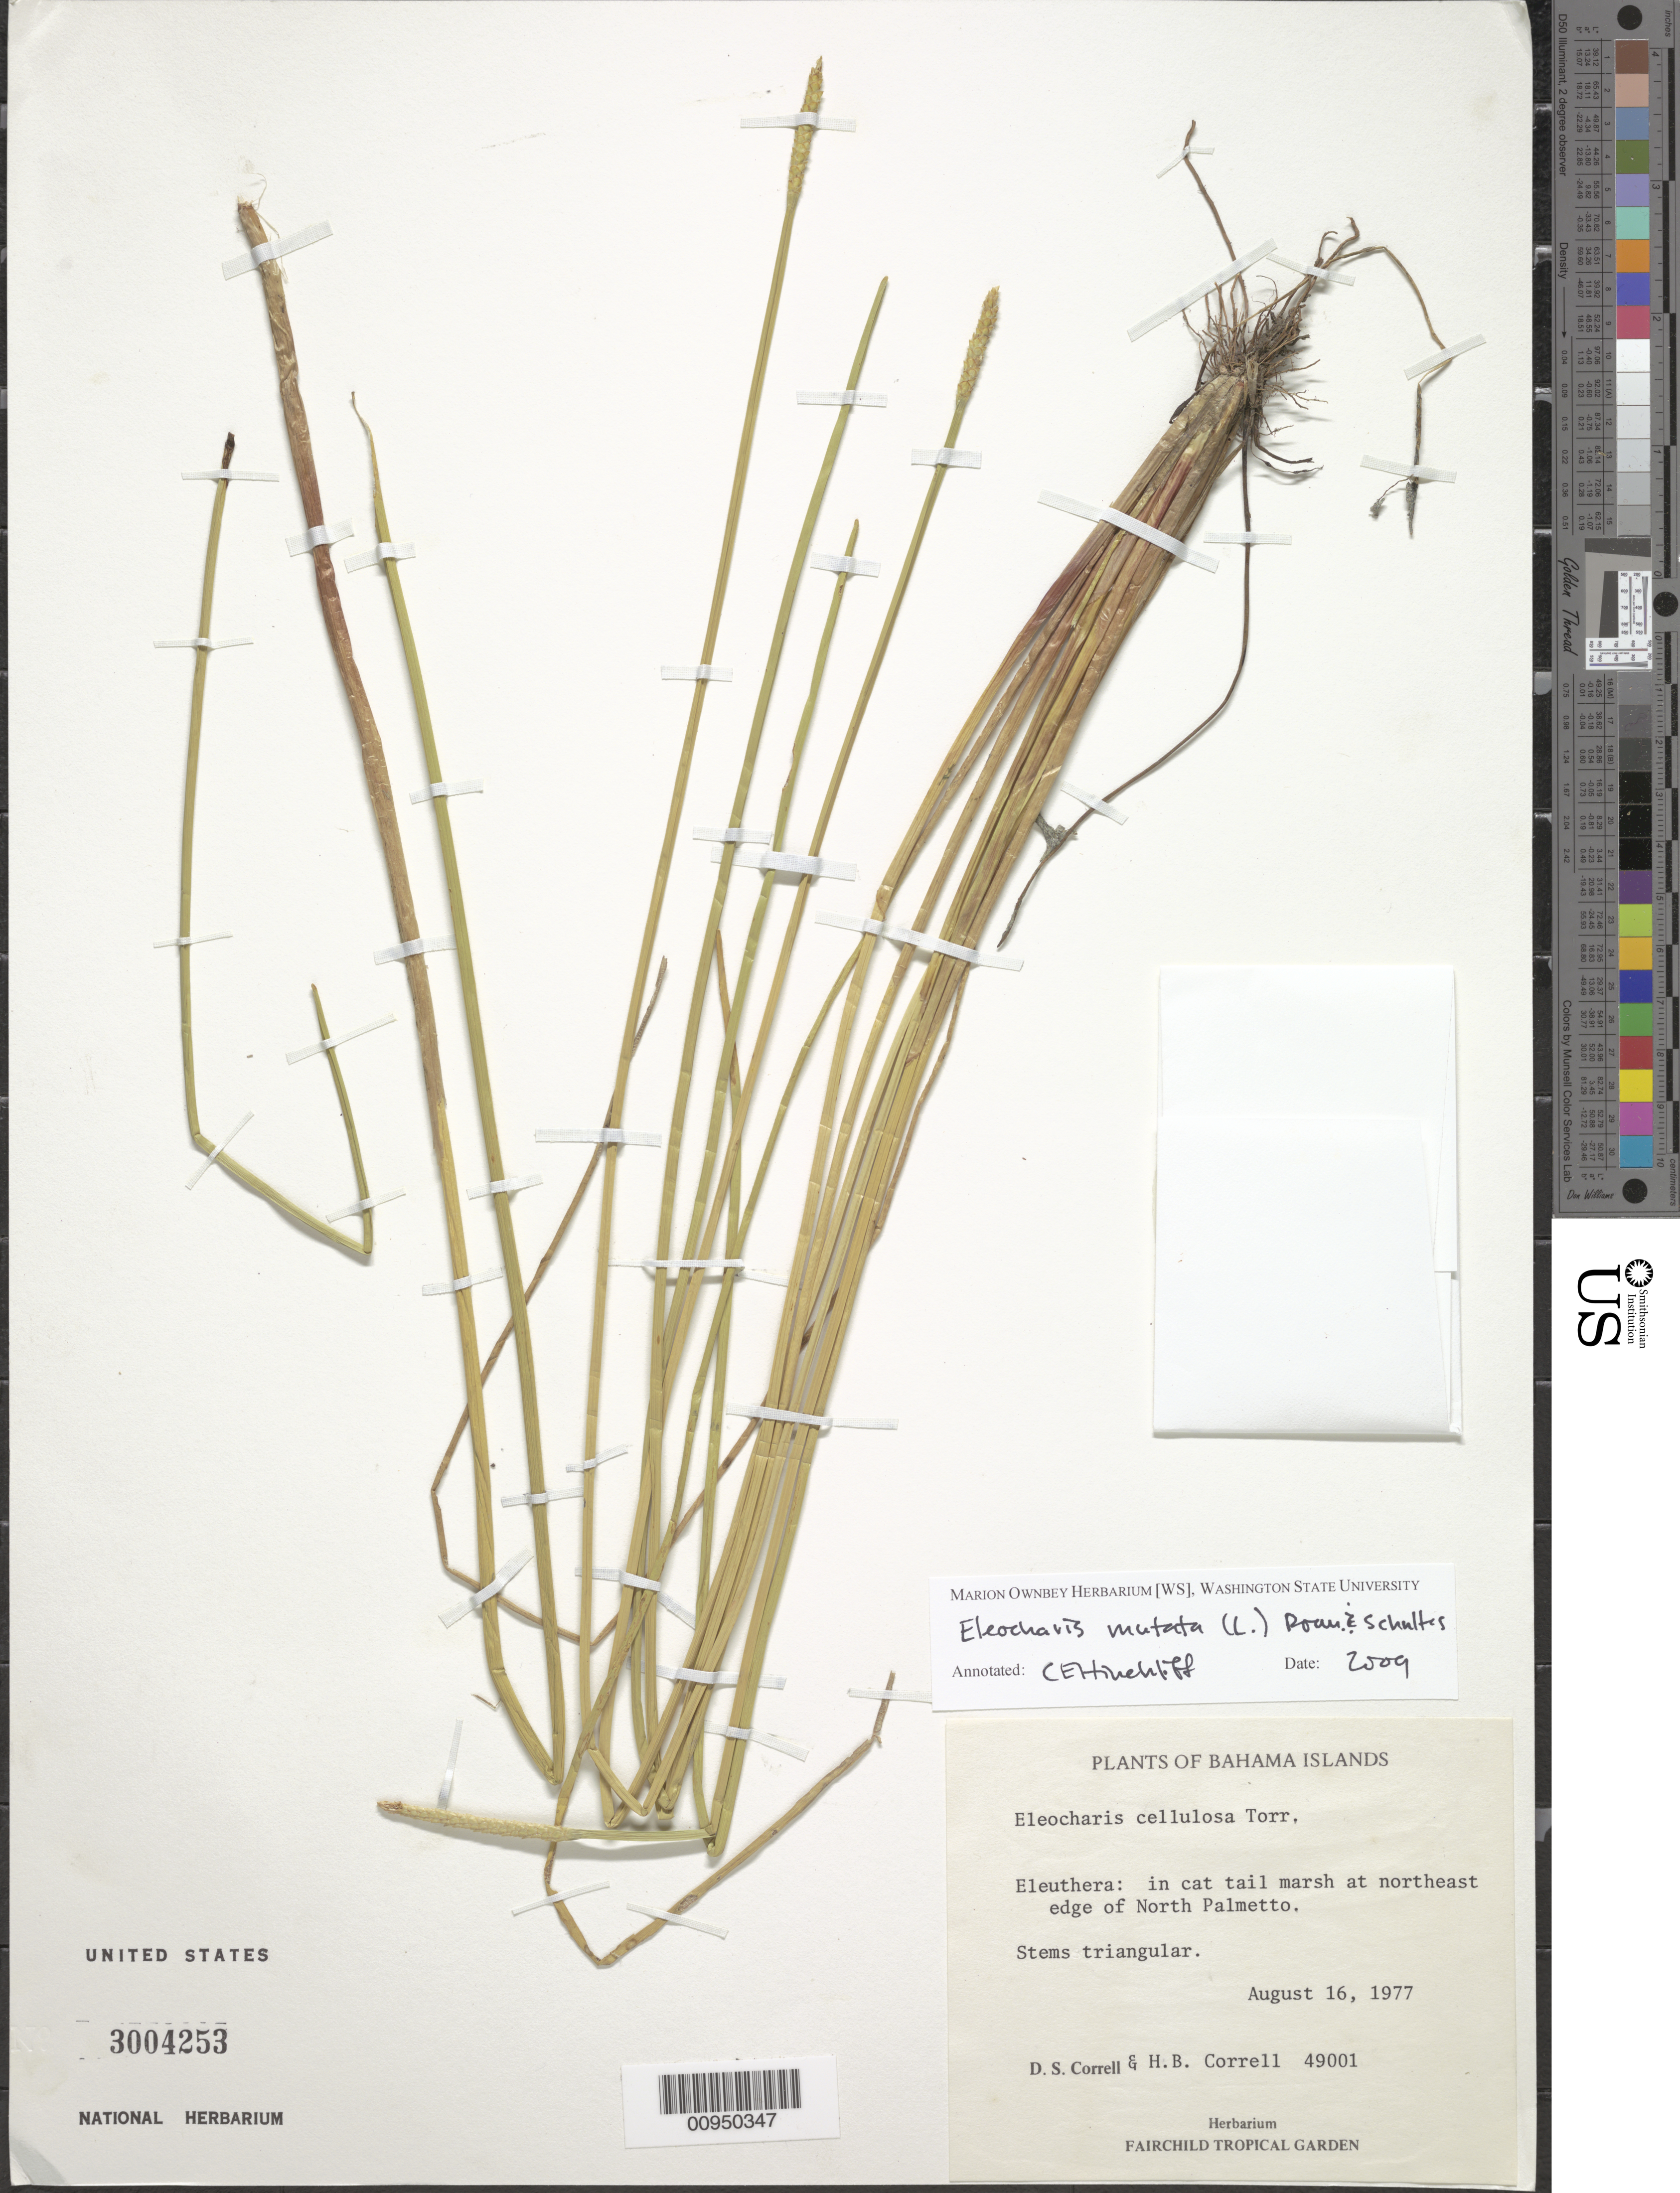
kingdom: Plantae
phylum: Tracheophyta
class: Liliopsida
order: Poales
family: Cyperaceae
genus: Eleocharis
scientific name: Eleocharis mutata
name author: (L.) Roem. & Schult.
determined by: Hinchliff, C. E.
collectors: D. S. Correll & H. Correll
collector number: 49001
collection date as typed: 16 Aug 1977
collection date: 1977-08-16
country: Bahamas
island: Eleuthera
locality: At northeast edge of North Palmetto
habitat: In cat tail marsh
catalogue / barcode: US 3004253